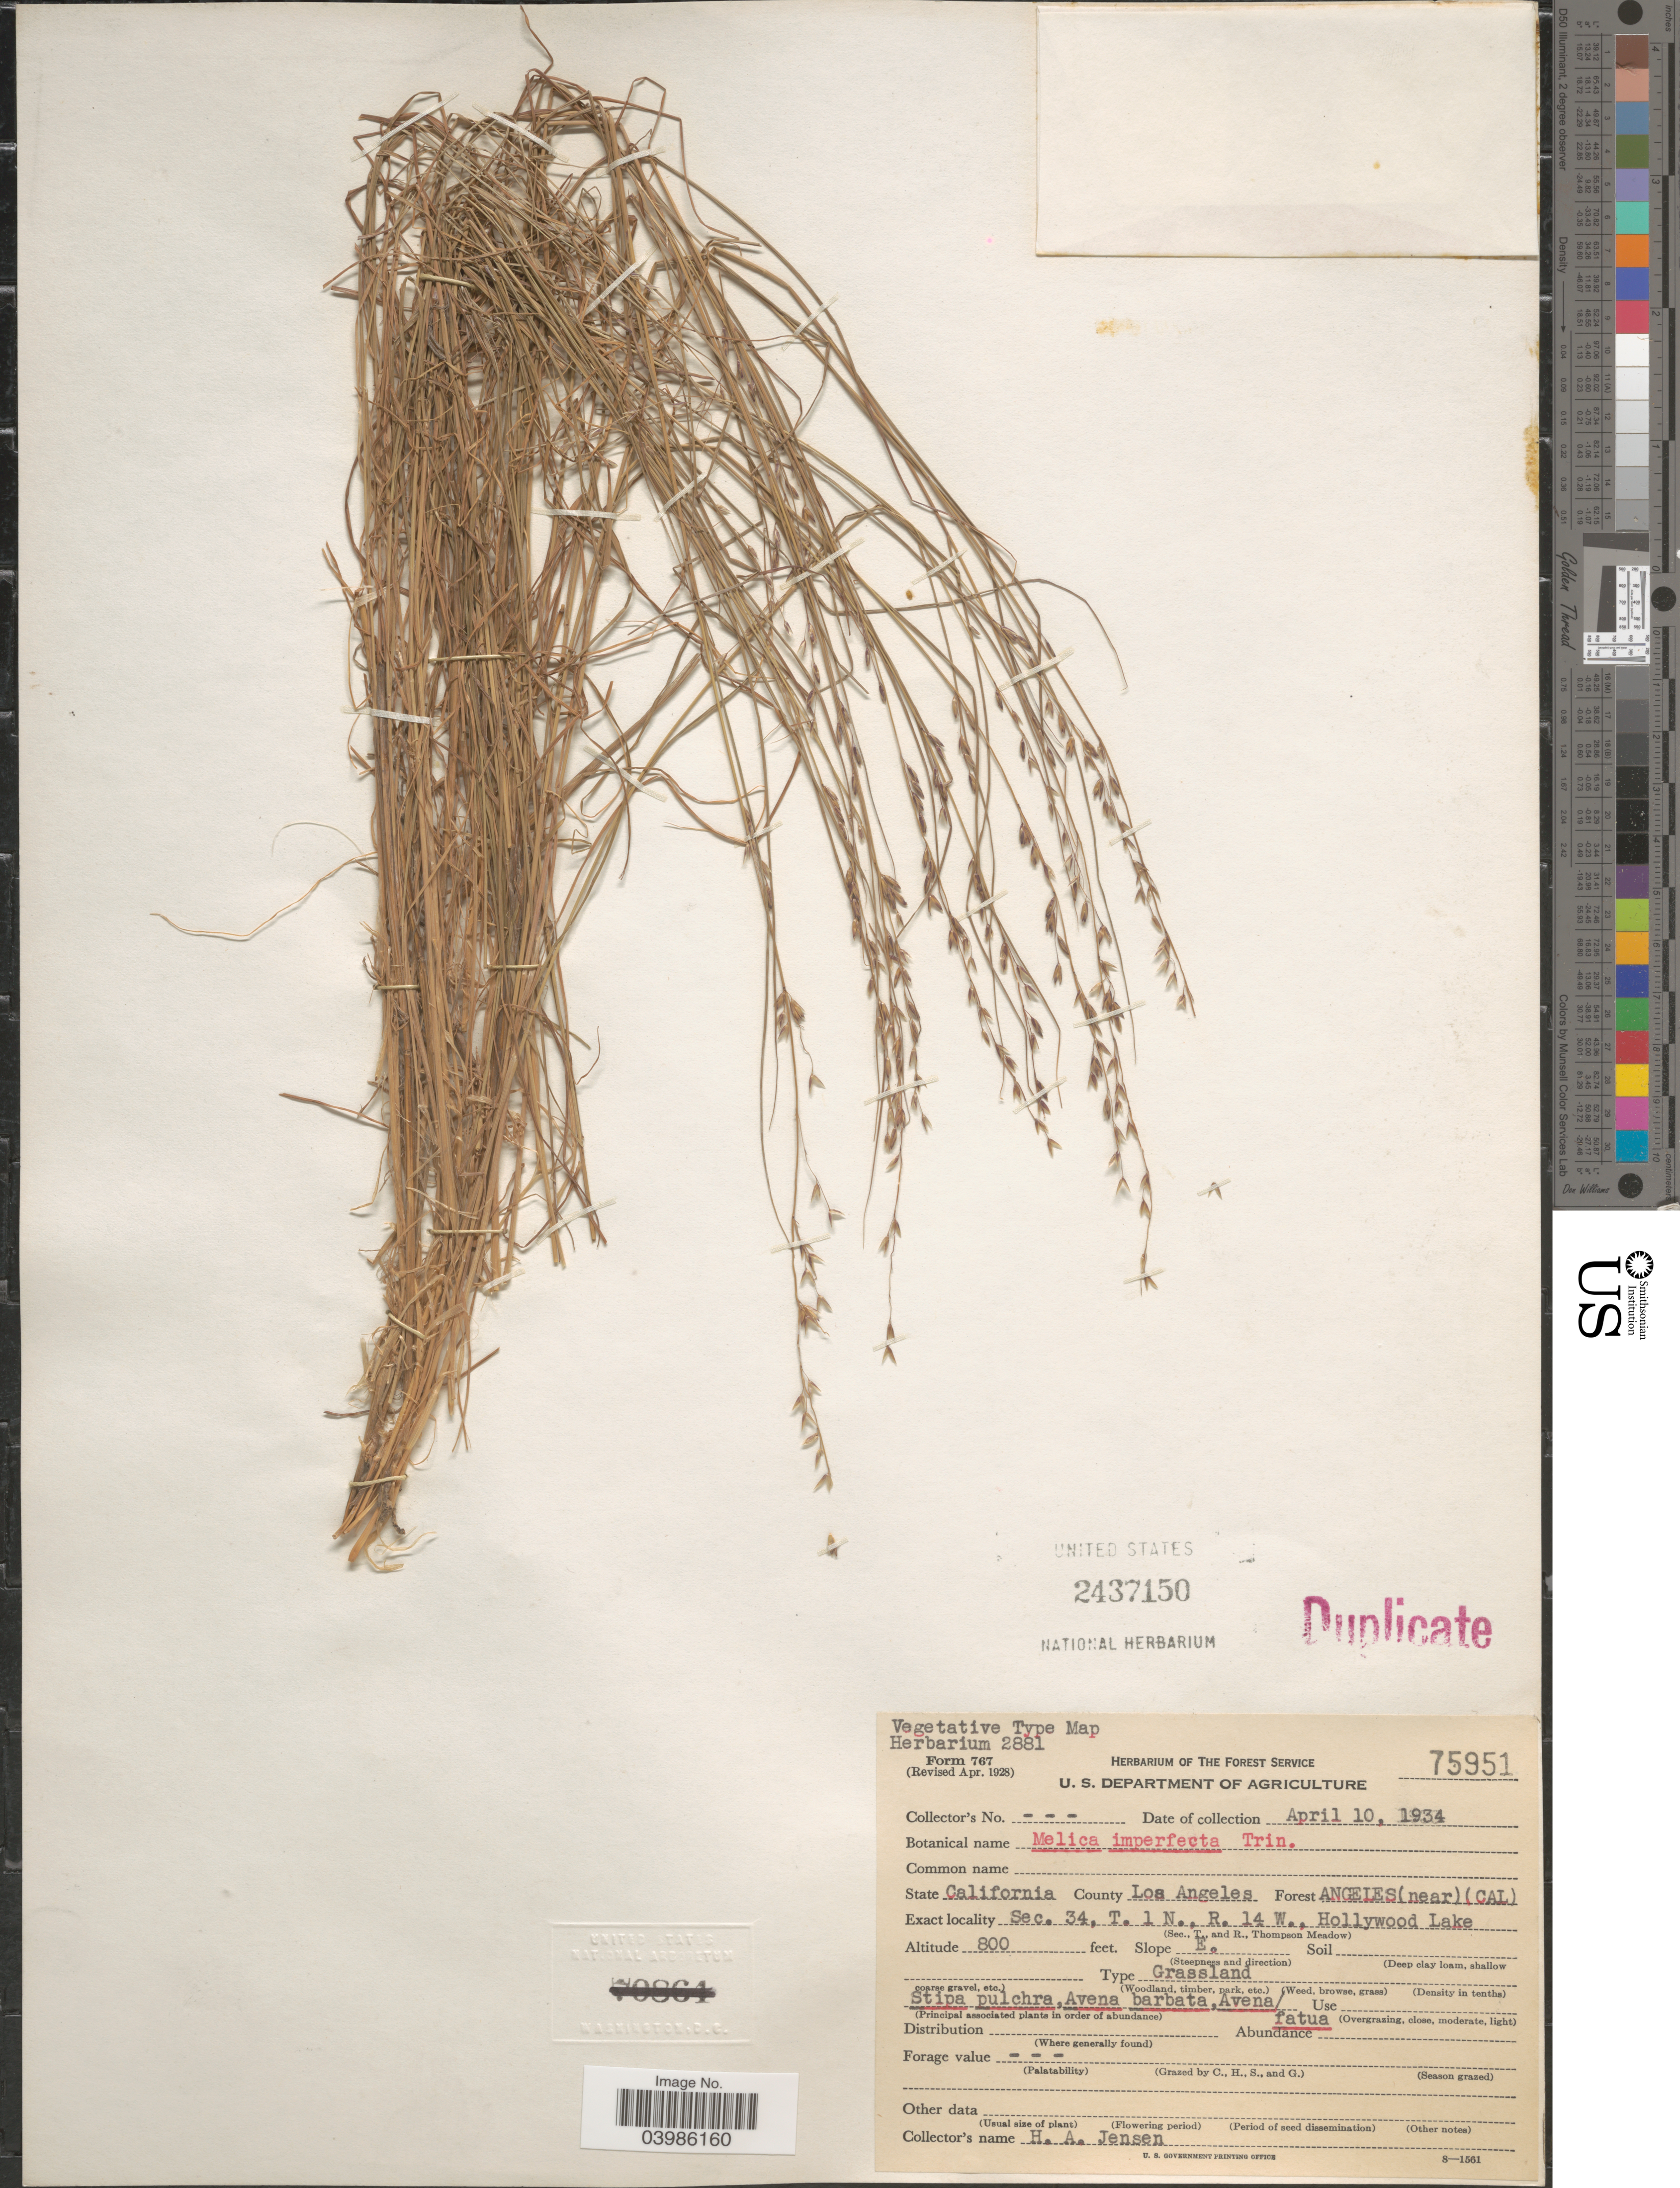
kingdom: Plantae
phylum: Tracheophyta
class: Liliopsida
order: Poales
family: Poaceae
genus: Melica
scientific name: Melica imperfecta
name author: Trin.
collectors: H. A. Jensen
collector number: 75951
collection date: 1934-04-10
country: United States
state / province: California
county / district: Los Angeles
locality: County Los Angeles. Forest Angeles (near) (Cal). Sec. 34, T. 1 N., R. 14 W., Hollywood Lake. Slope E.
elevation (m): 244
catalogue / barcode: US 2437150